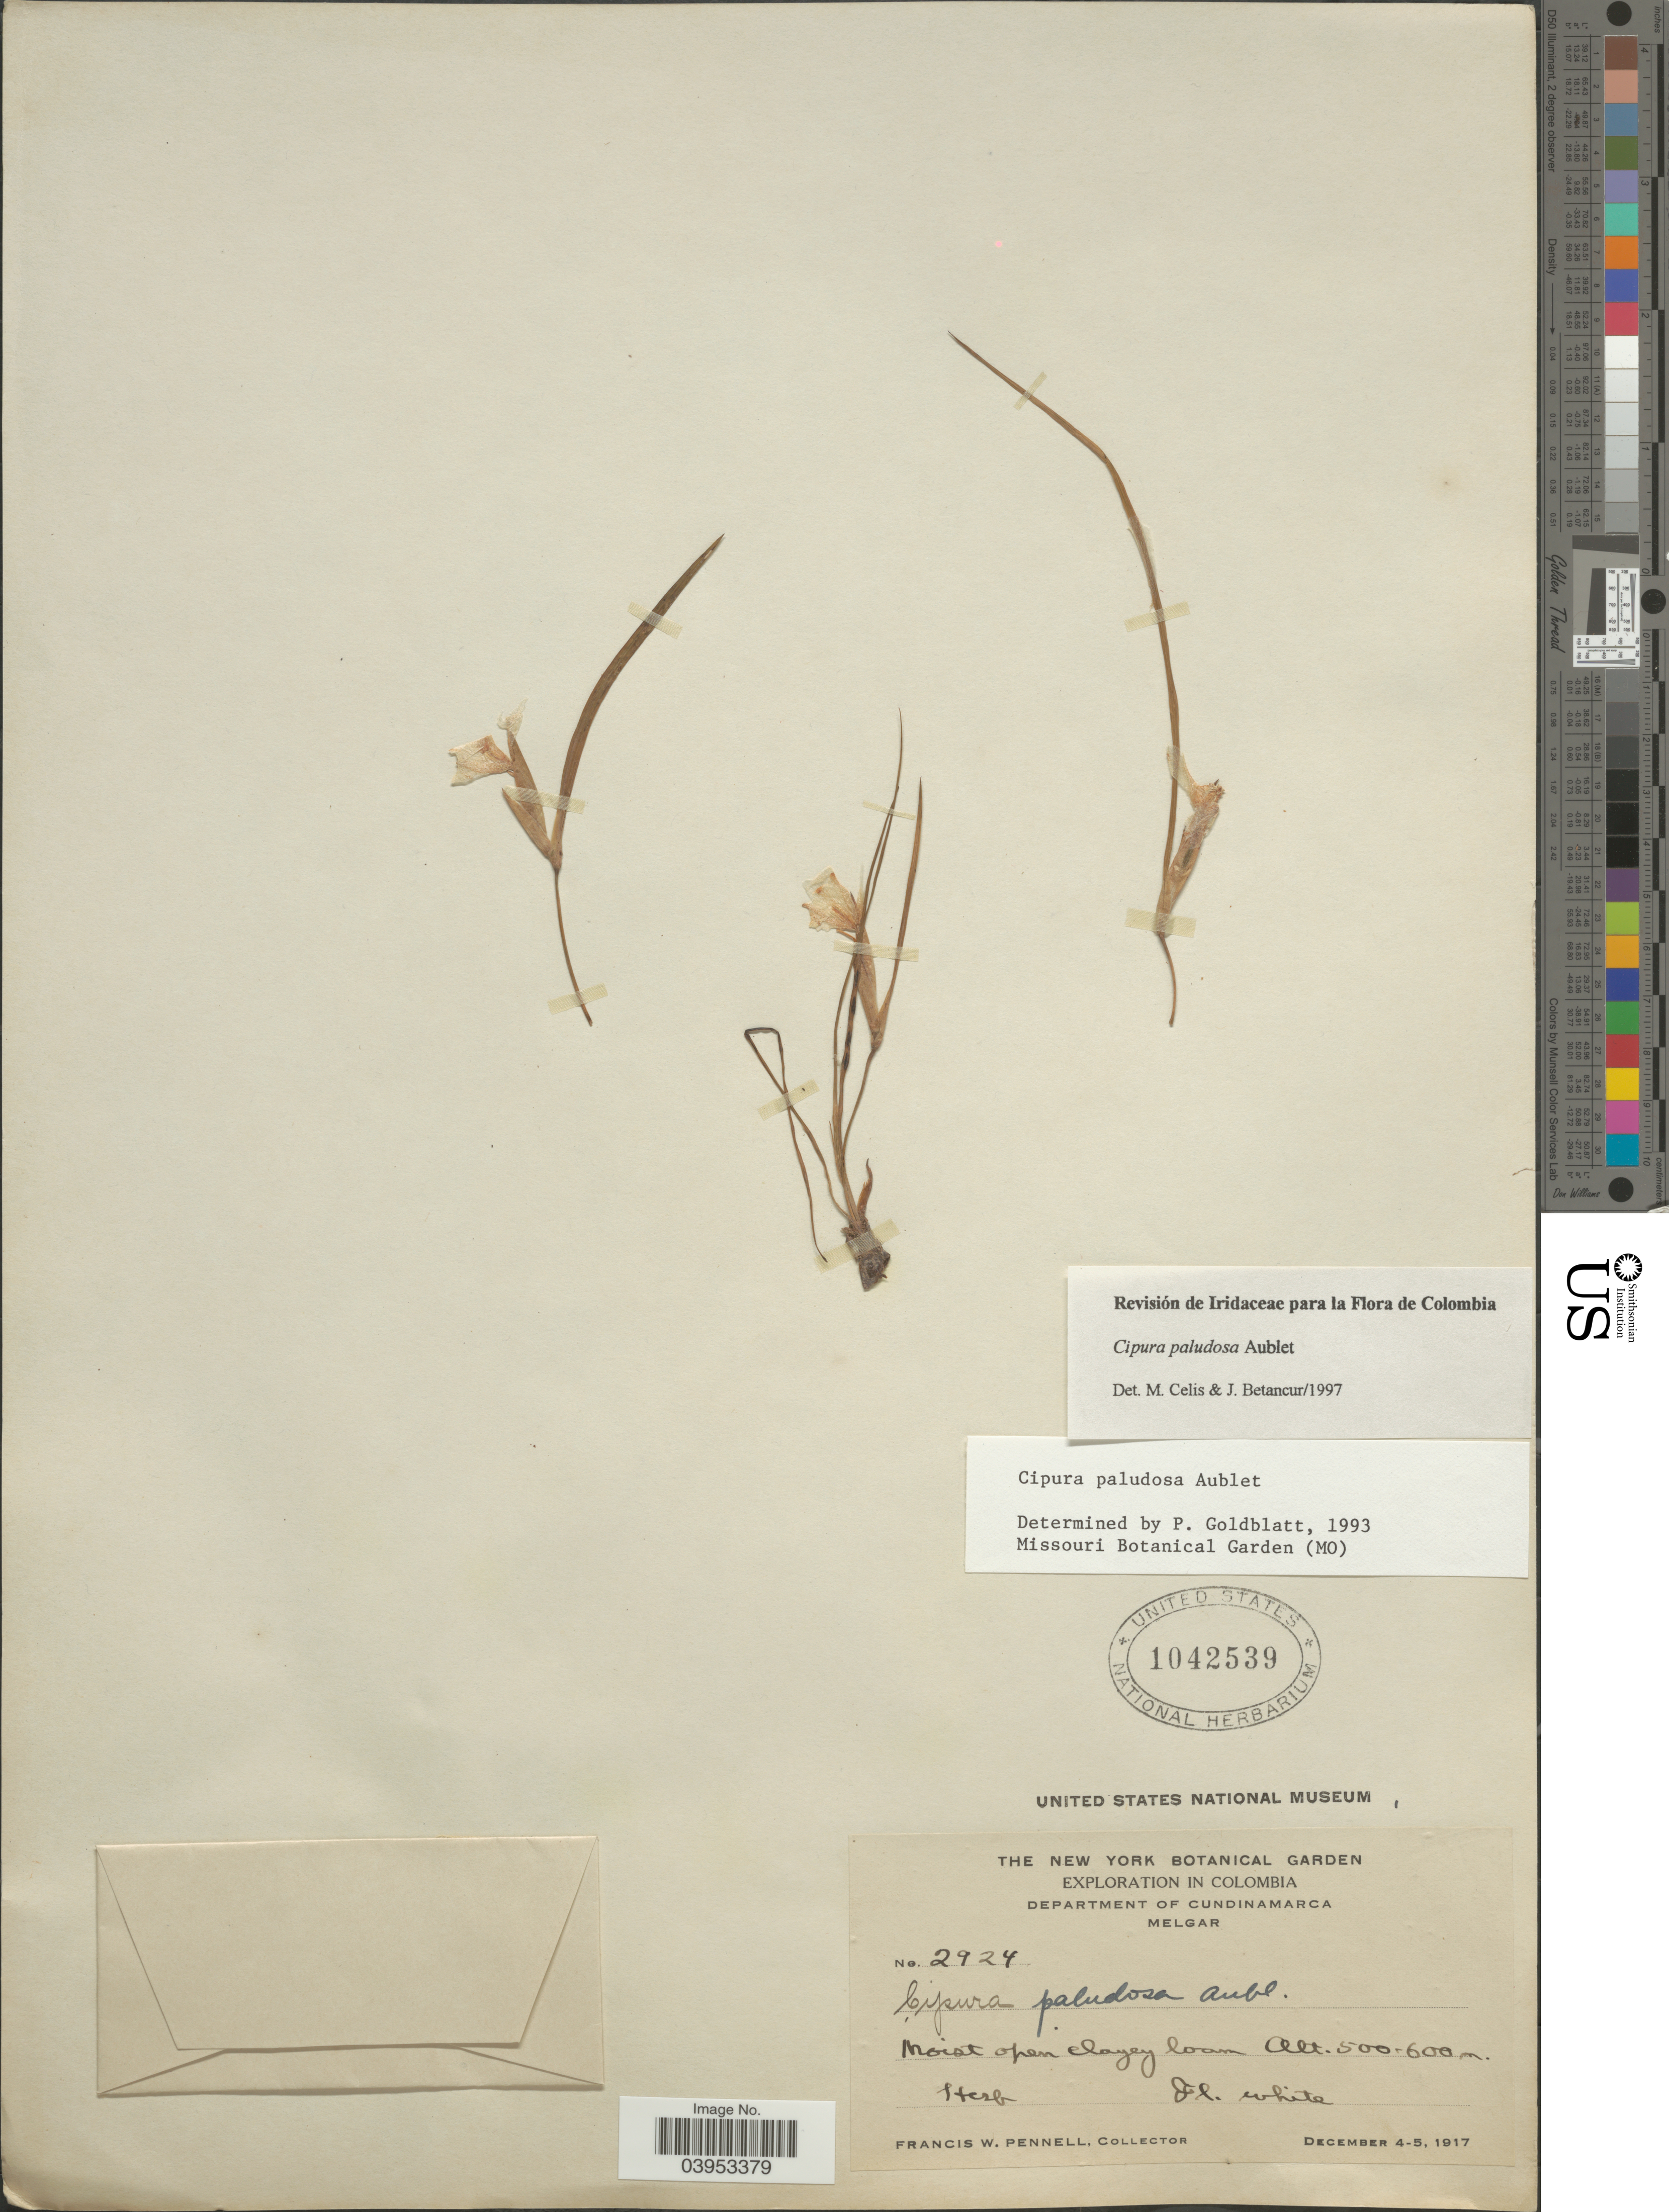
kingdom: Plantae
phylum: Tracheophyta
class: Liliopsida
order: Asparagales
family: Iridaceae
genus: Cipura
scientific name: Cipura paludosa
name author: Aubl.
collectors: F. W. Pennell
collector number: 2924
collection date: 1917-12-04/1917-12-05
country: Colombia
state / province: Cundinamarca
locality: Department of Cundinamarca. Melgar.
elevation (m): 500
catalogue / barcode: US 1042539